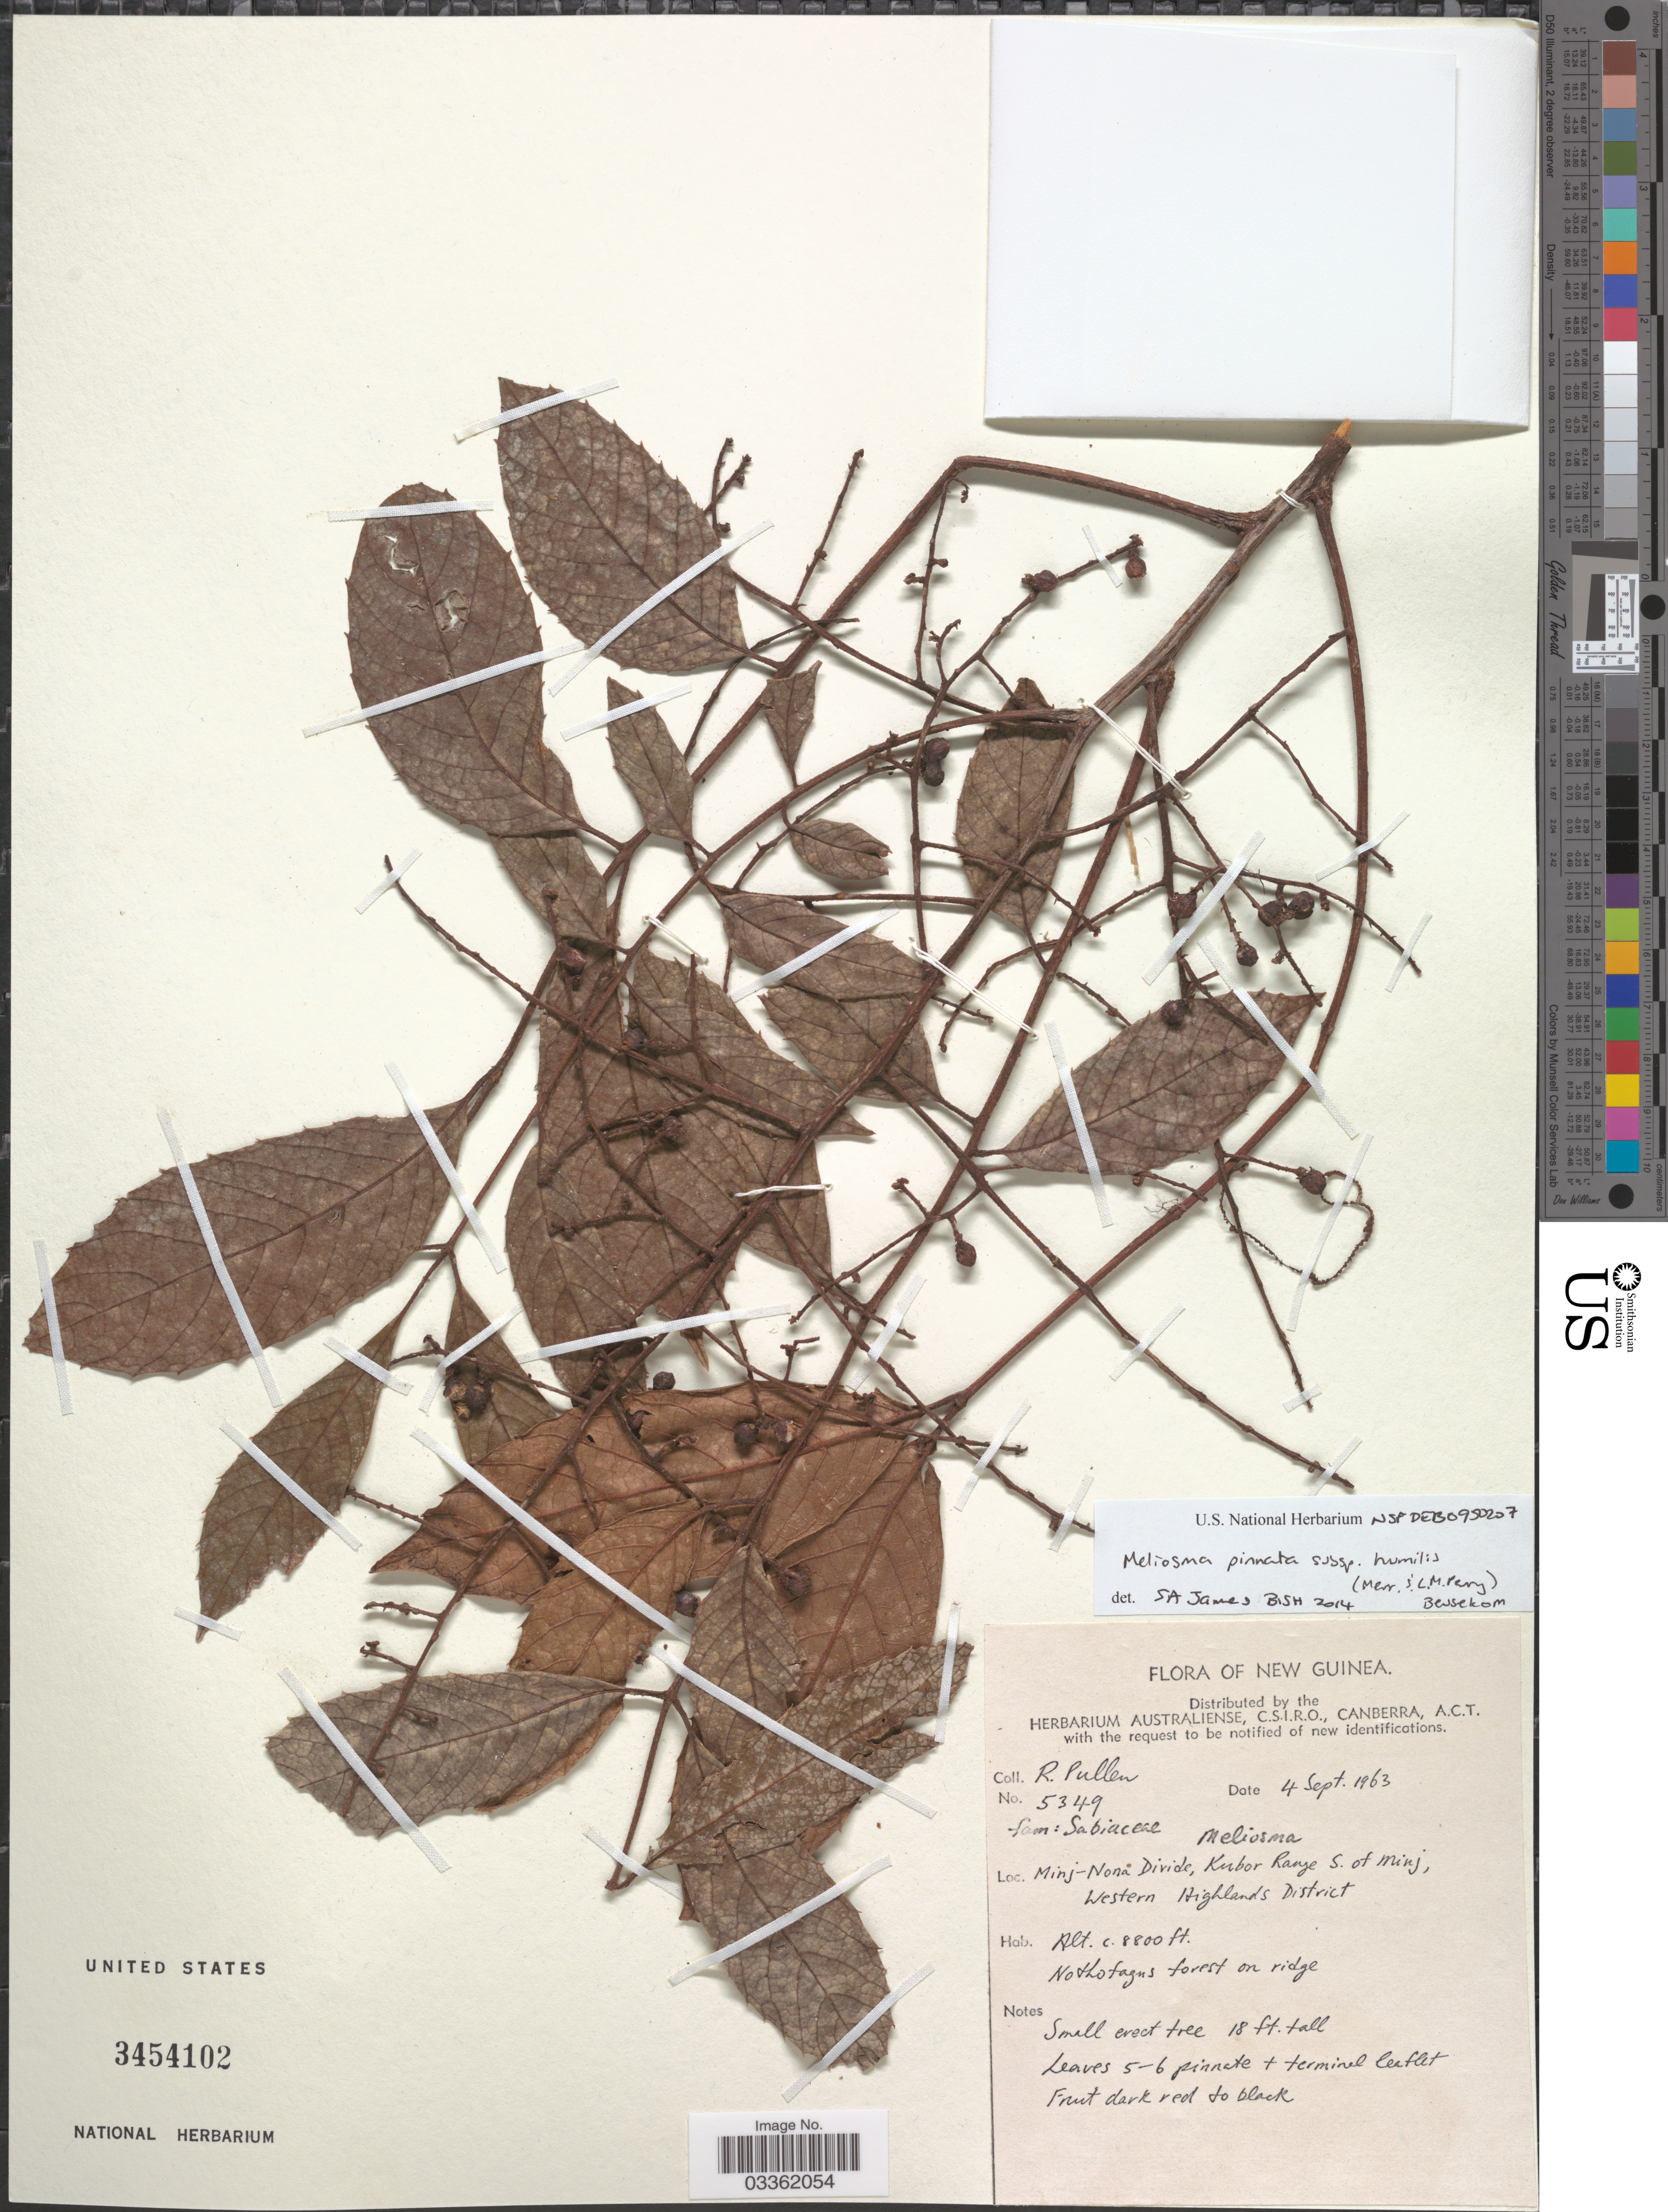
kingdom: Plantae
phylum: Tracheophyta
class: Magnoliopsida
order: Proteales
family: Sabiaceae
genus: Meliosma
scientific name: Meliosma pinnata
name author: Maxim.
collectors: R. Pullen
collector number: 5349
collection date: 1963-09-04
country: Papua New Guinea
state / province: Western Highlands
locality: New Guinea. Minj-Nona Divide, Kubor Range S. of Minj, Western Highlands District.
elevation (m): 2682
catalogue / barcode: US 3454102